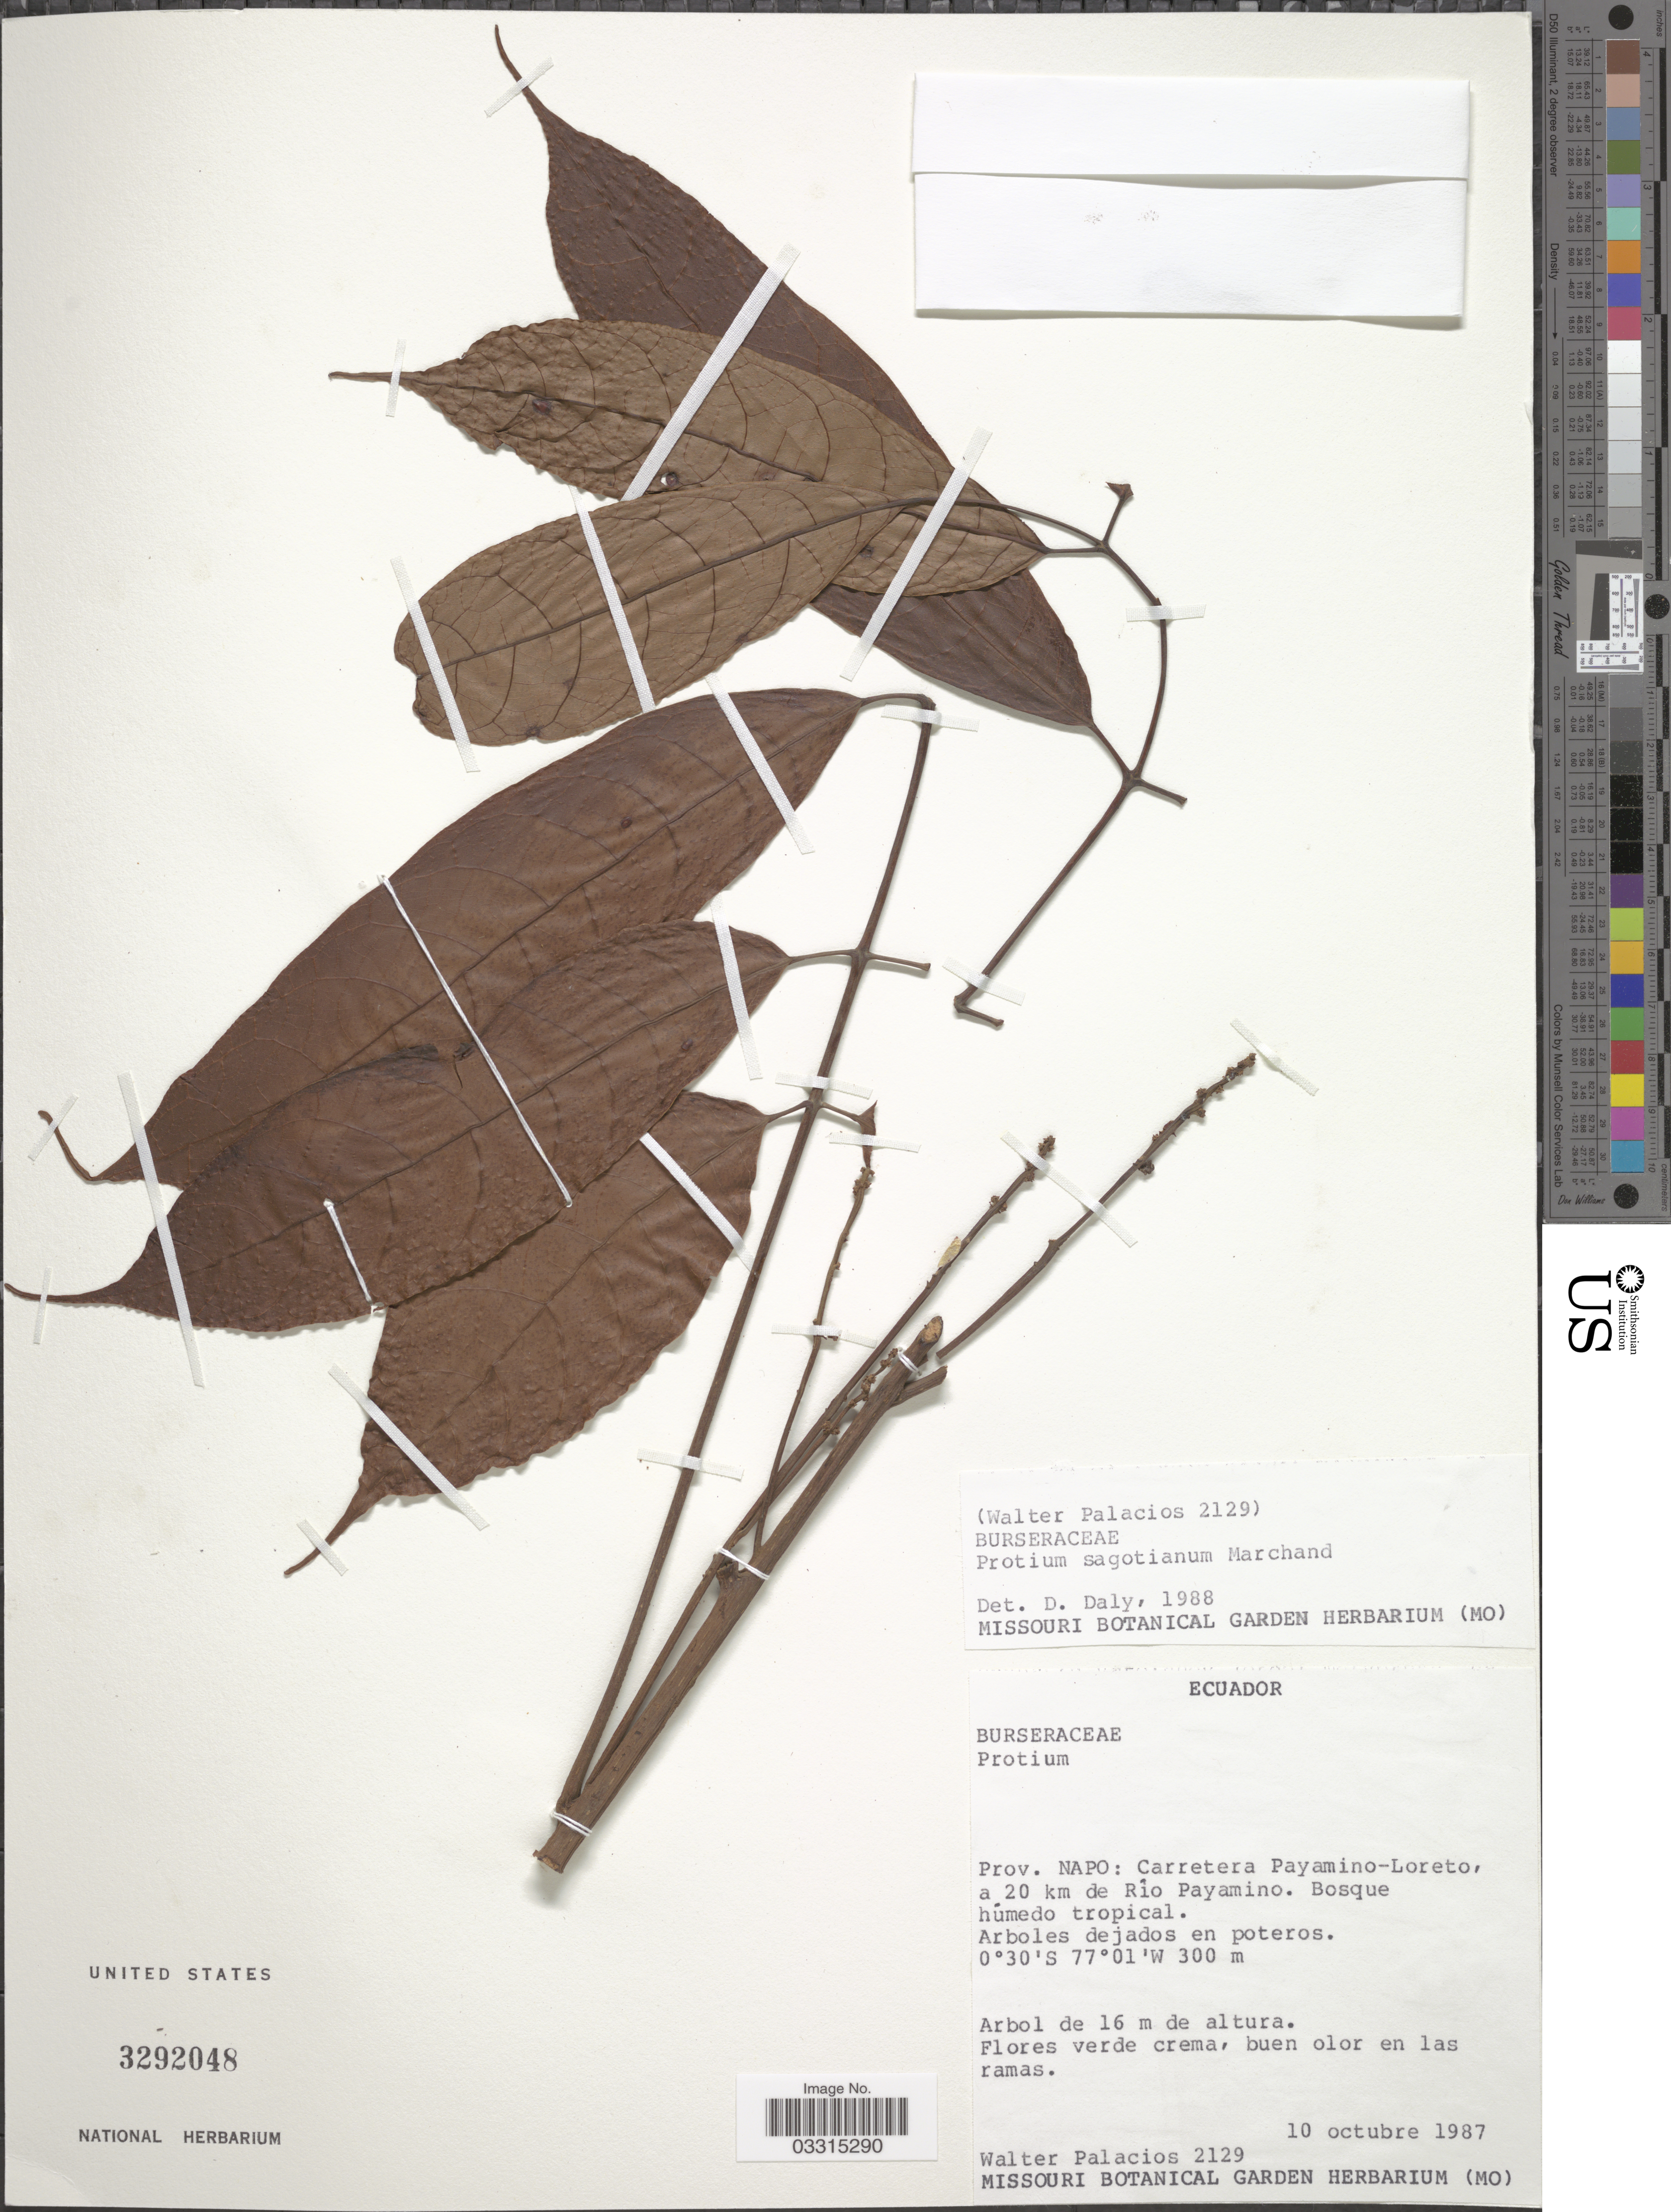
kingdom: Plantae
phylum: Tracheophyta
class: Magnoliopsida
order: Sapindales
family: Burseraceae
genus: Protium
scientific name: Protium sagotianum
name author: Marchand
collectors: W. Palacios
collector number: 2129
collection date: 1987-10-10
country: Ecuador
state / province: Napo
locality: Carretera Payamino-Loreto, a 20 km de Rio Payamino. Bosque húmedo tropical.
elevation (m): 300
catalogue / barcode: US 3292048